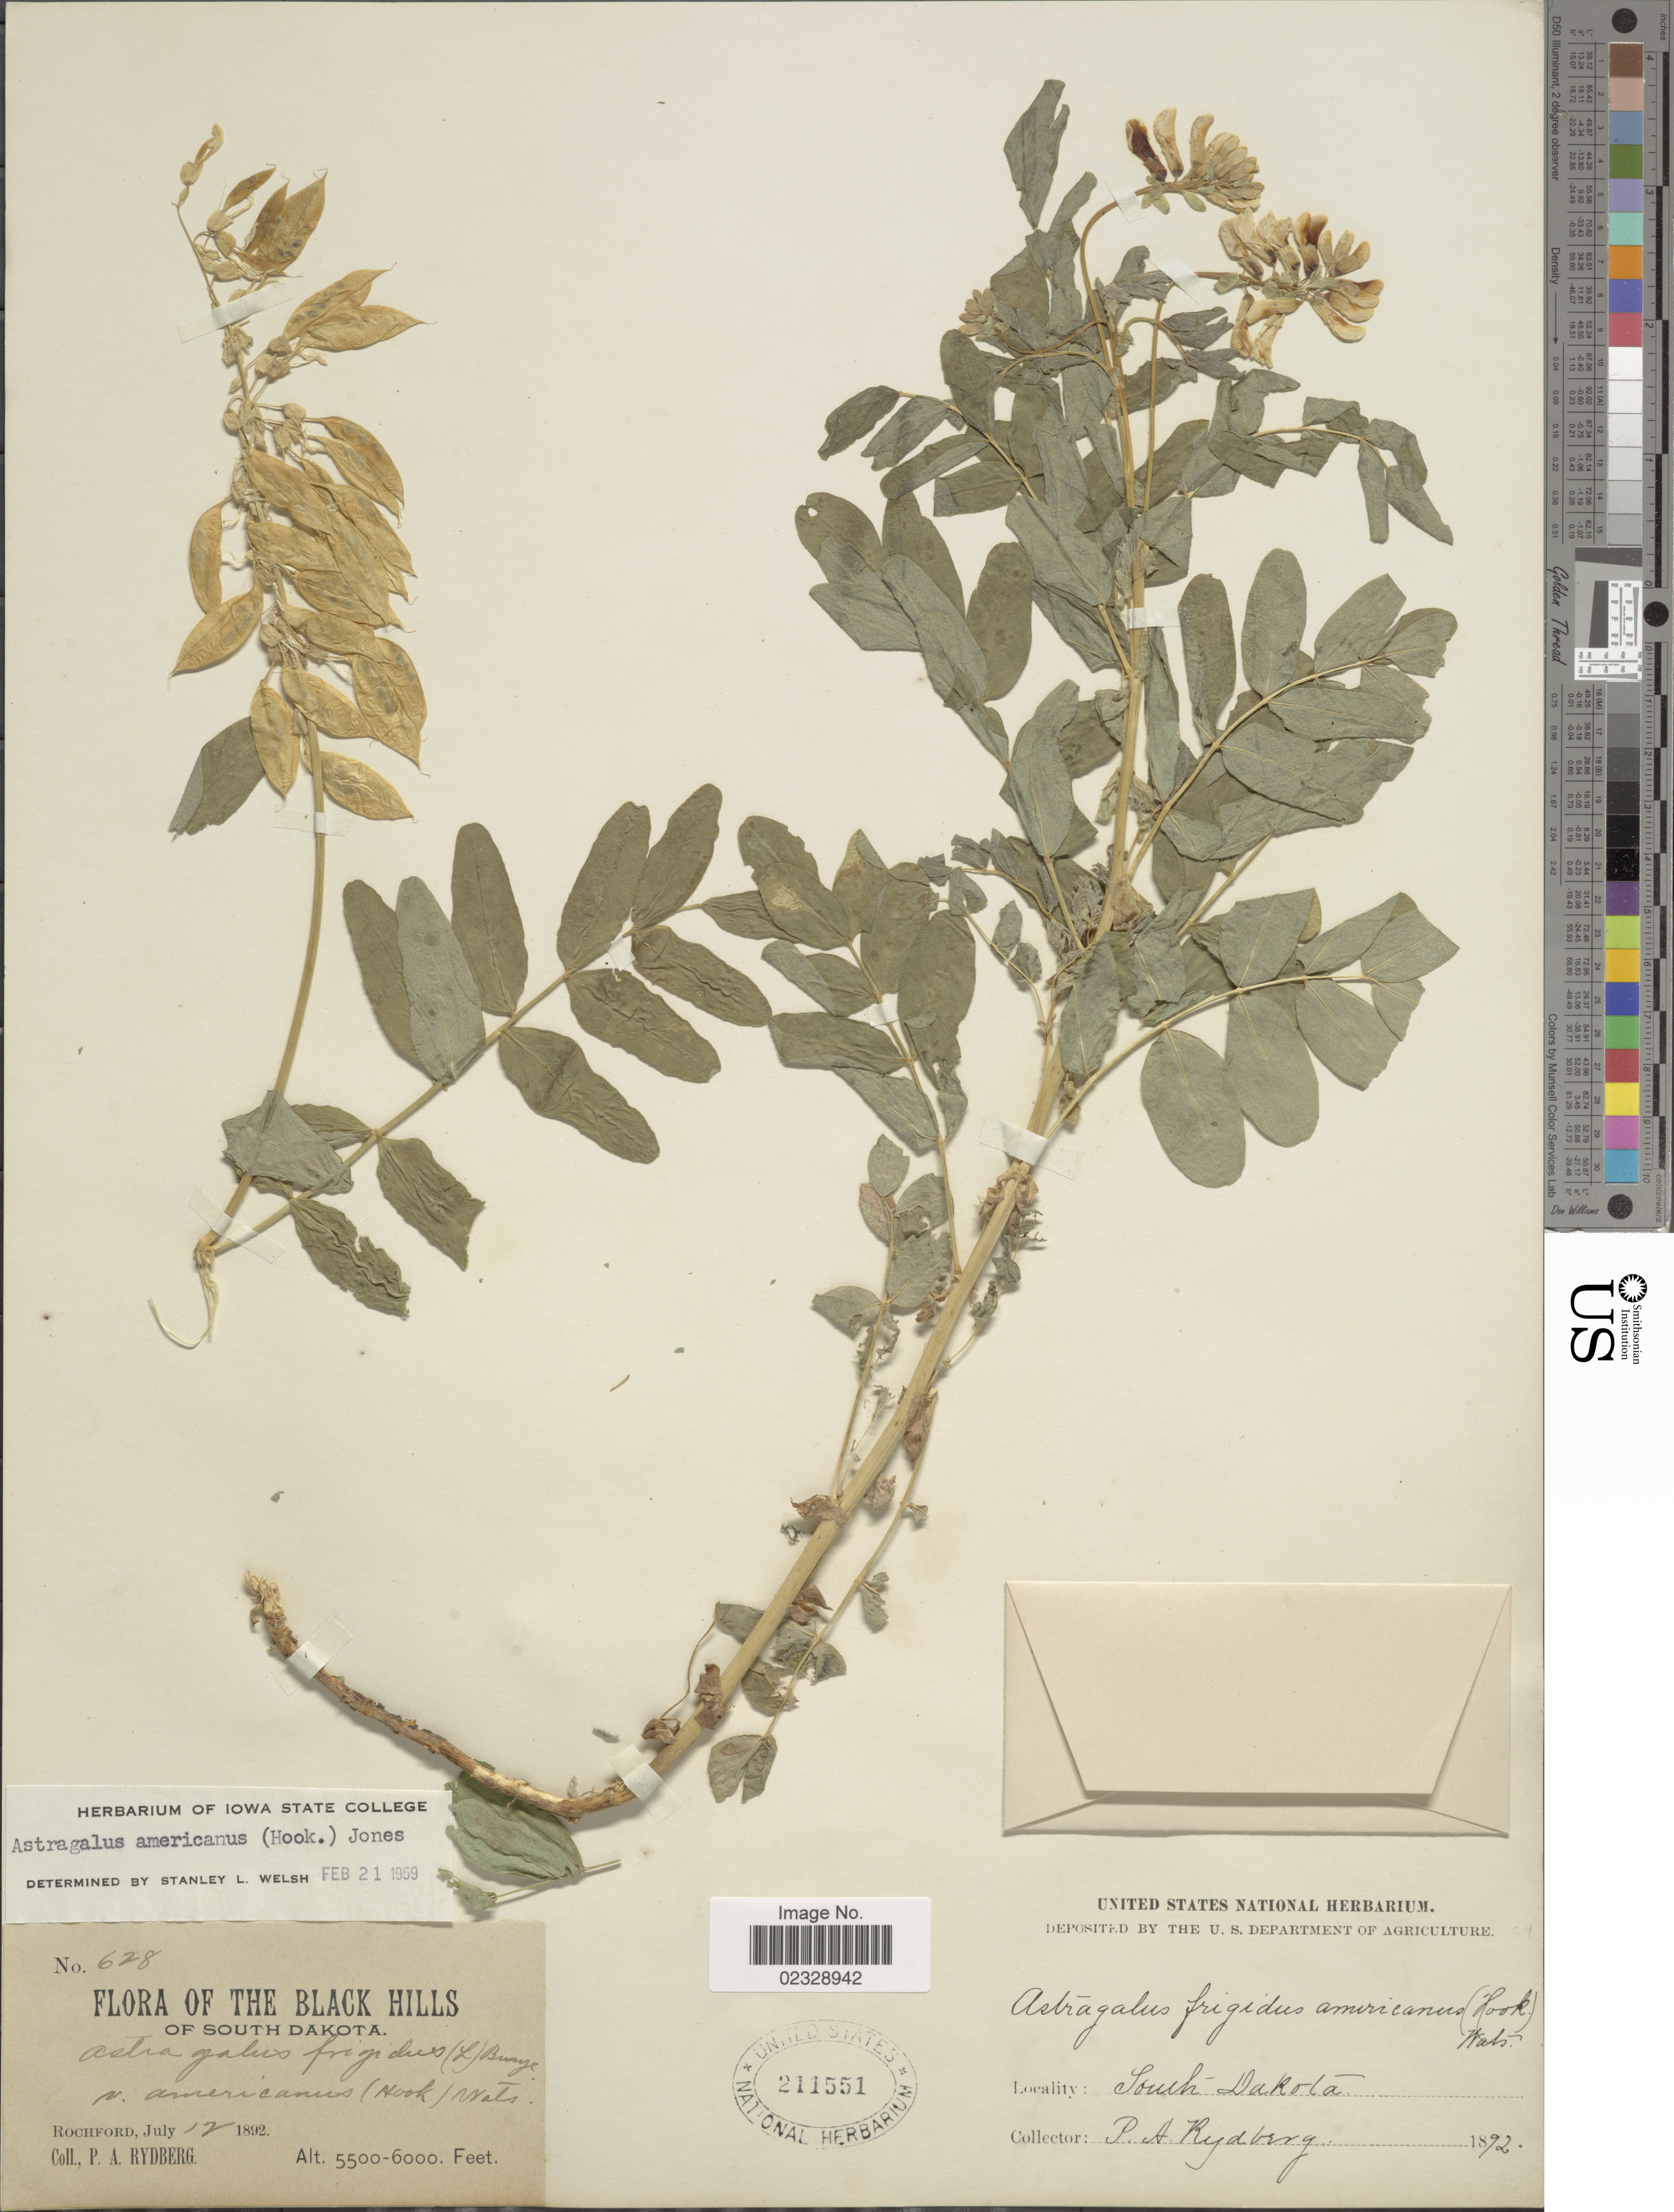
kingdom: Plantae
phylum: Tracheophyta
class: Magnoliopsida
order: Fabales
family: Fabaceae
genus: Astragalus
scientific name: Astragalus americanus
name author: (Hook.) M.E. Jones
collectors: P. A. Rydberg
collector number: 628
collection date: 1892-07-12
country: United States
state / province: South Dakota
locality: The Black Hills of South Dakota, Rochford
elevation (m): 1676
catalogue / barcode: US 211551